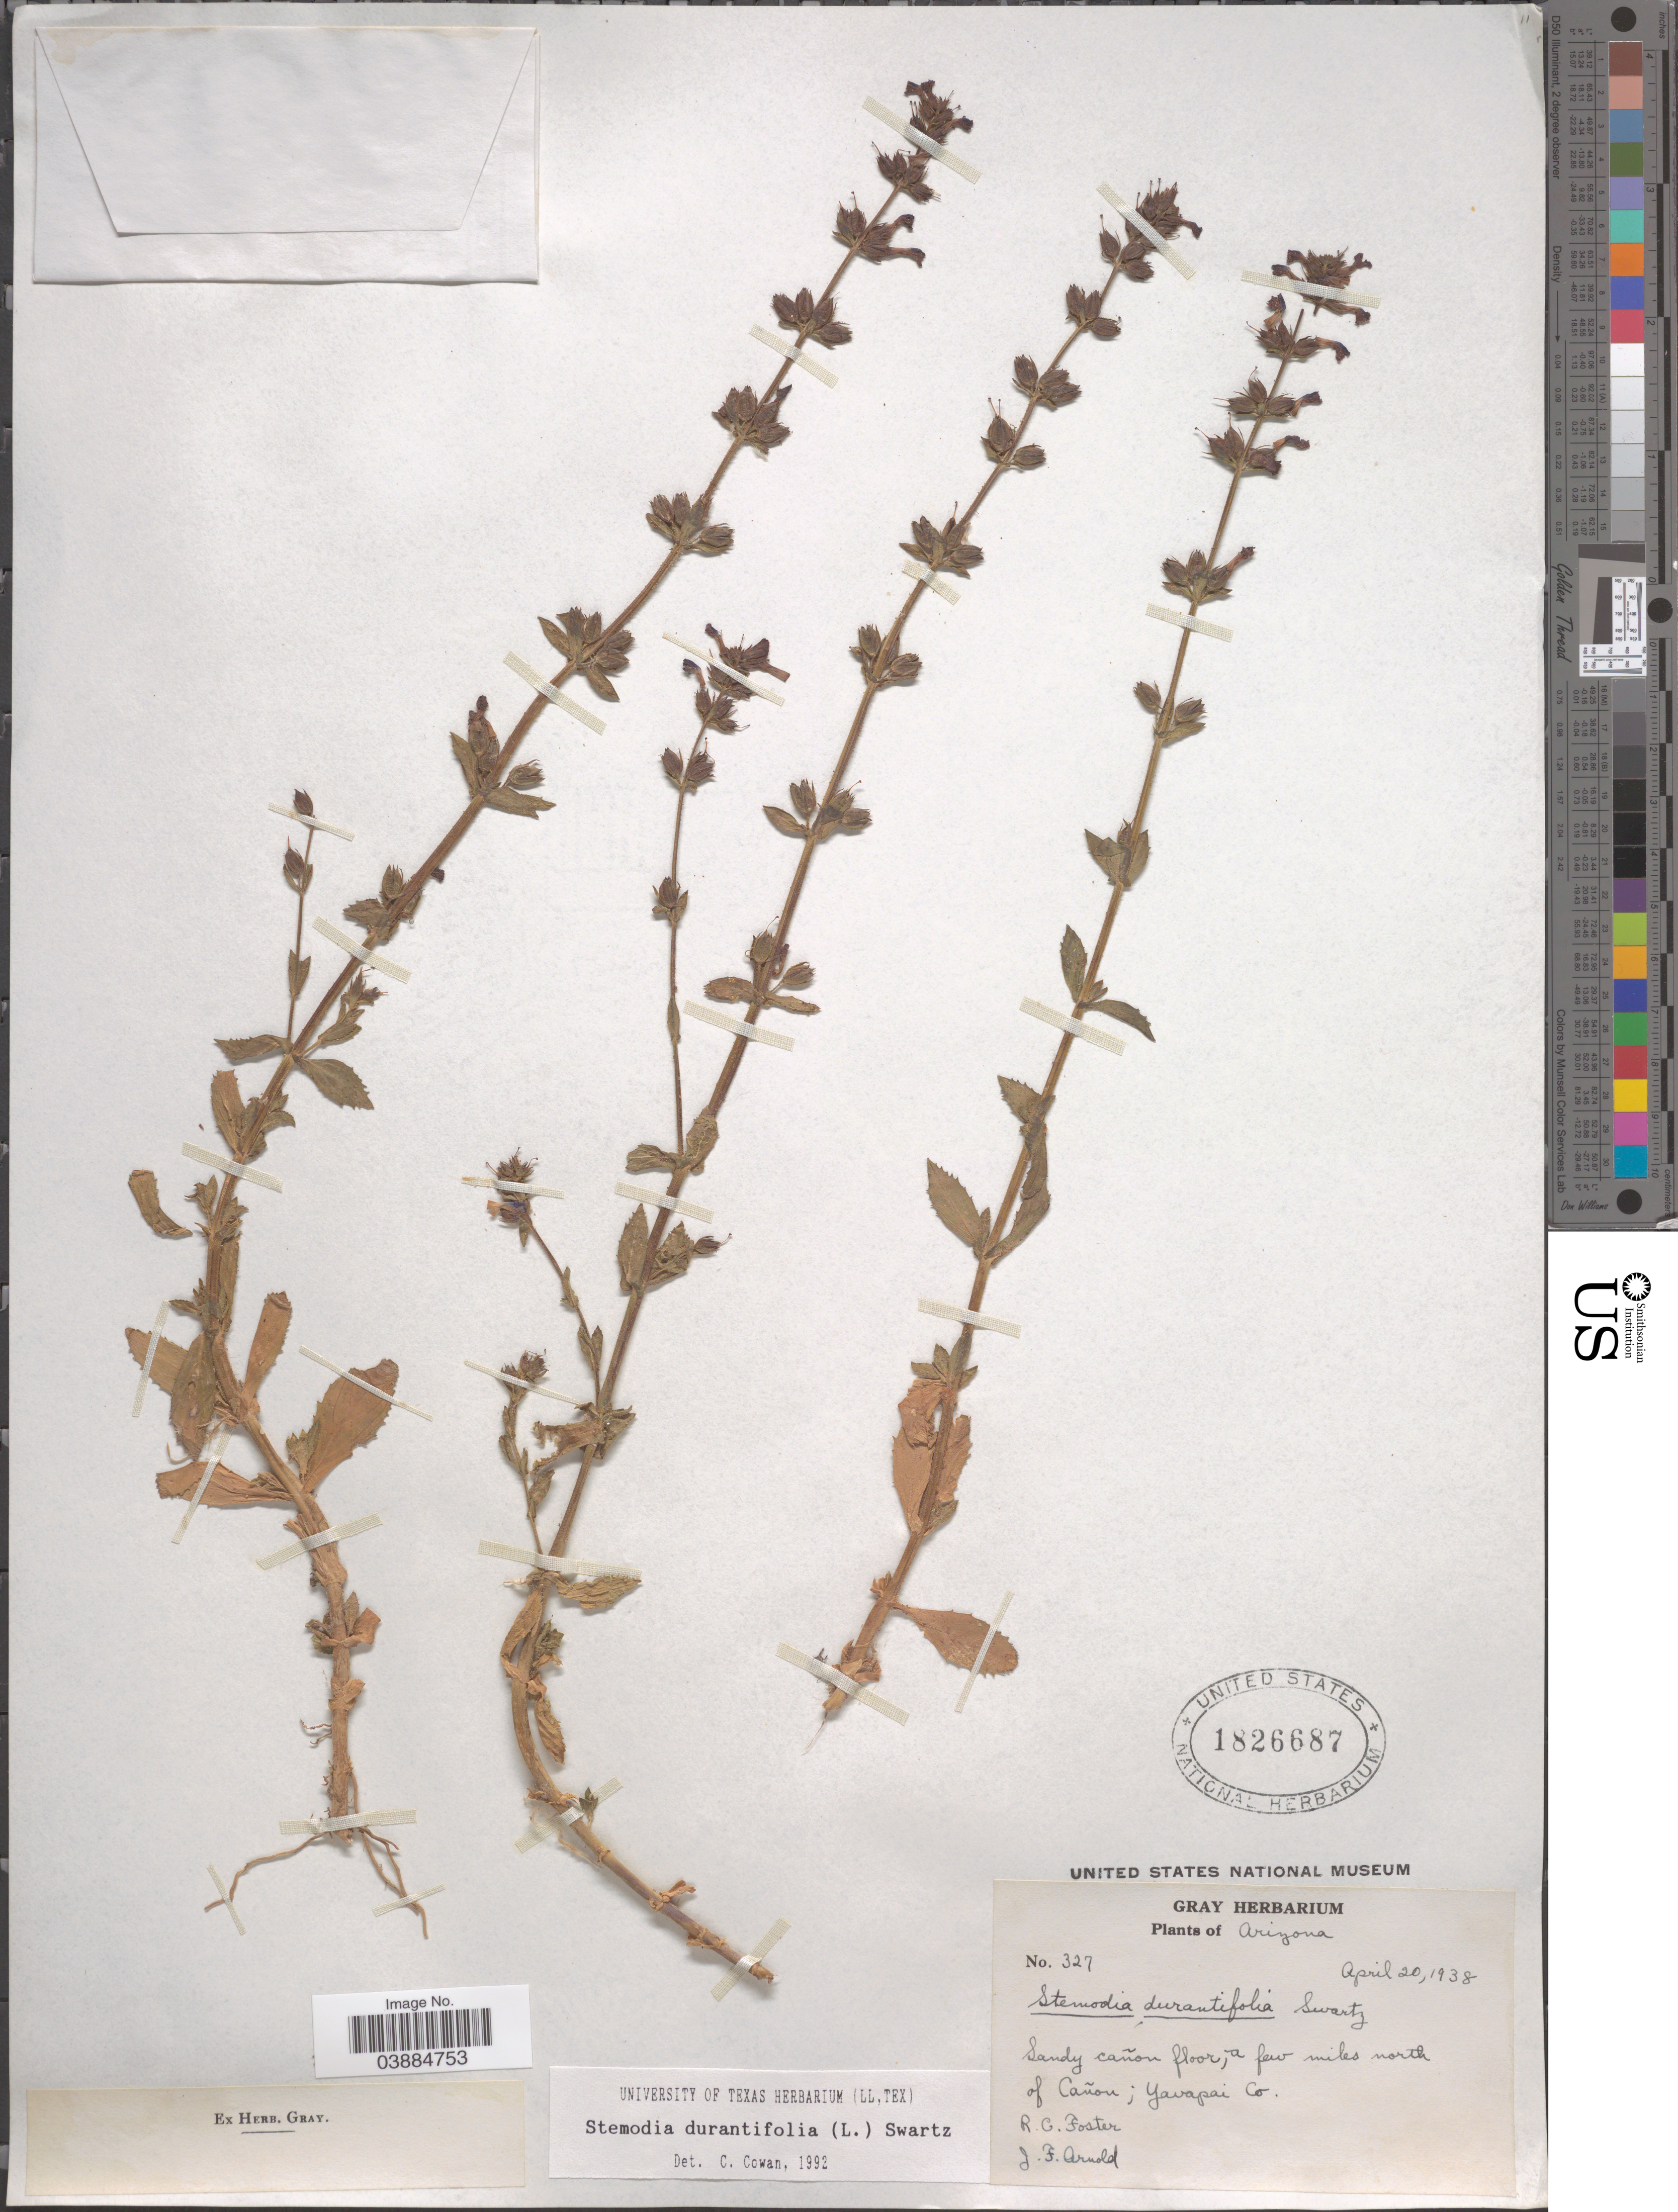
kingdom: Plantae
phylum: Tracheophyta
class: Magnoliopsida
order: Lamiales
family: Plantaginaceae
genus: Stemodia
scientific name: Stemodia durantifolia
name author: (L.) Sw.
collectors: R. C. Foster & J. F. Arnold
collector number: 327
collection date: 1938-04-20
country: United States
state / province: Arizona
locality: Sandy cañon floor, a few miles north of Cañon; Yavapai Co.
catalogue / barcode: US 1826687